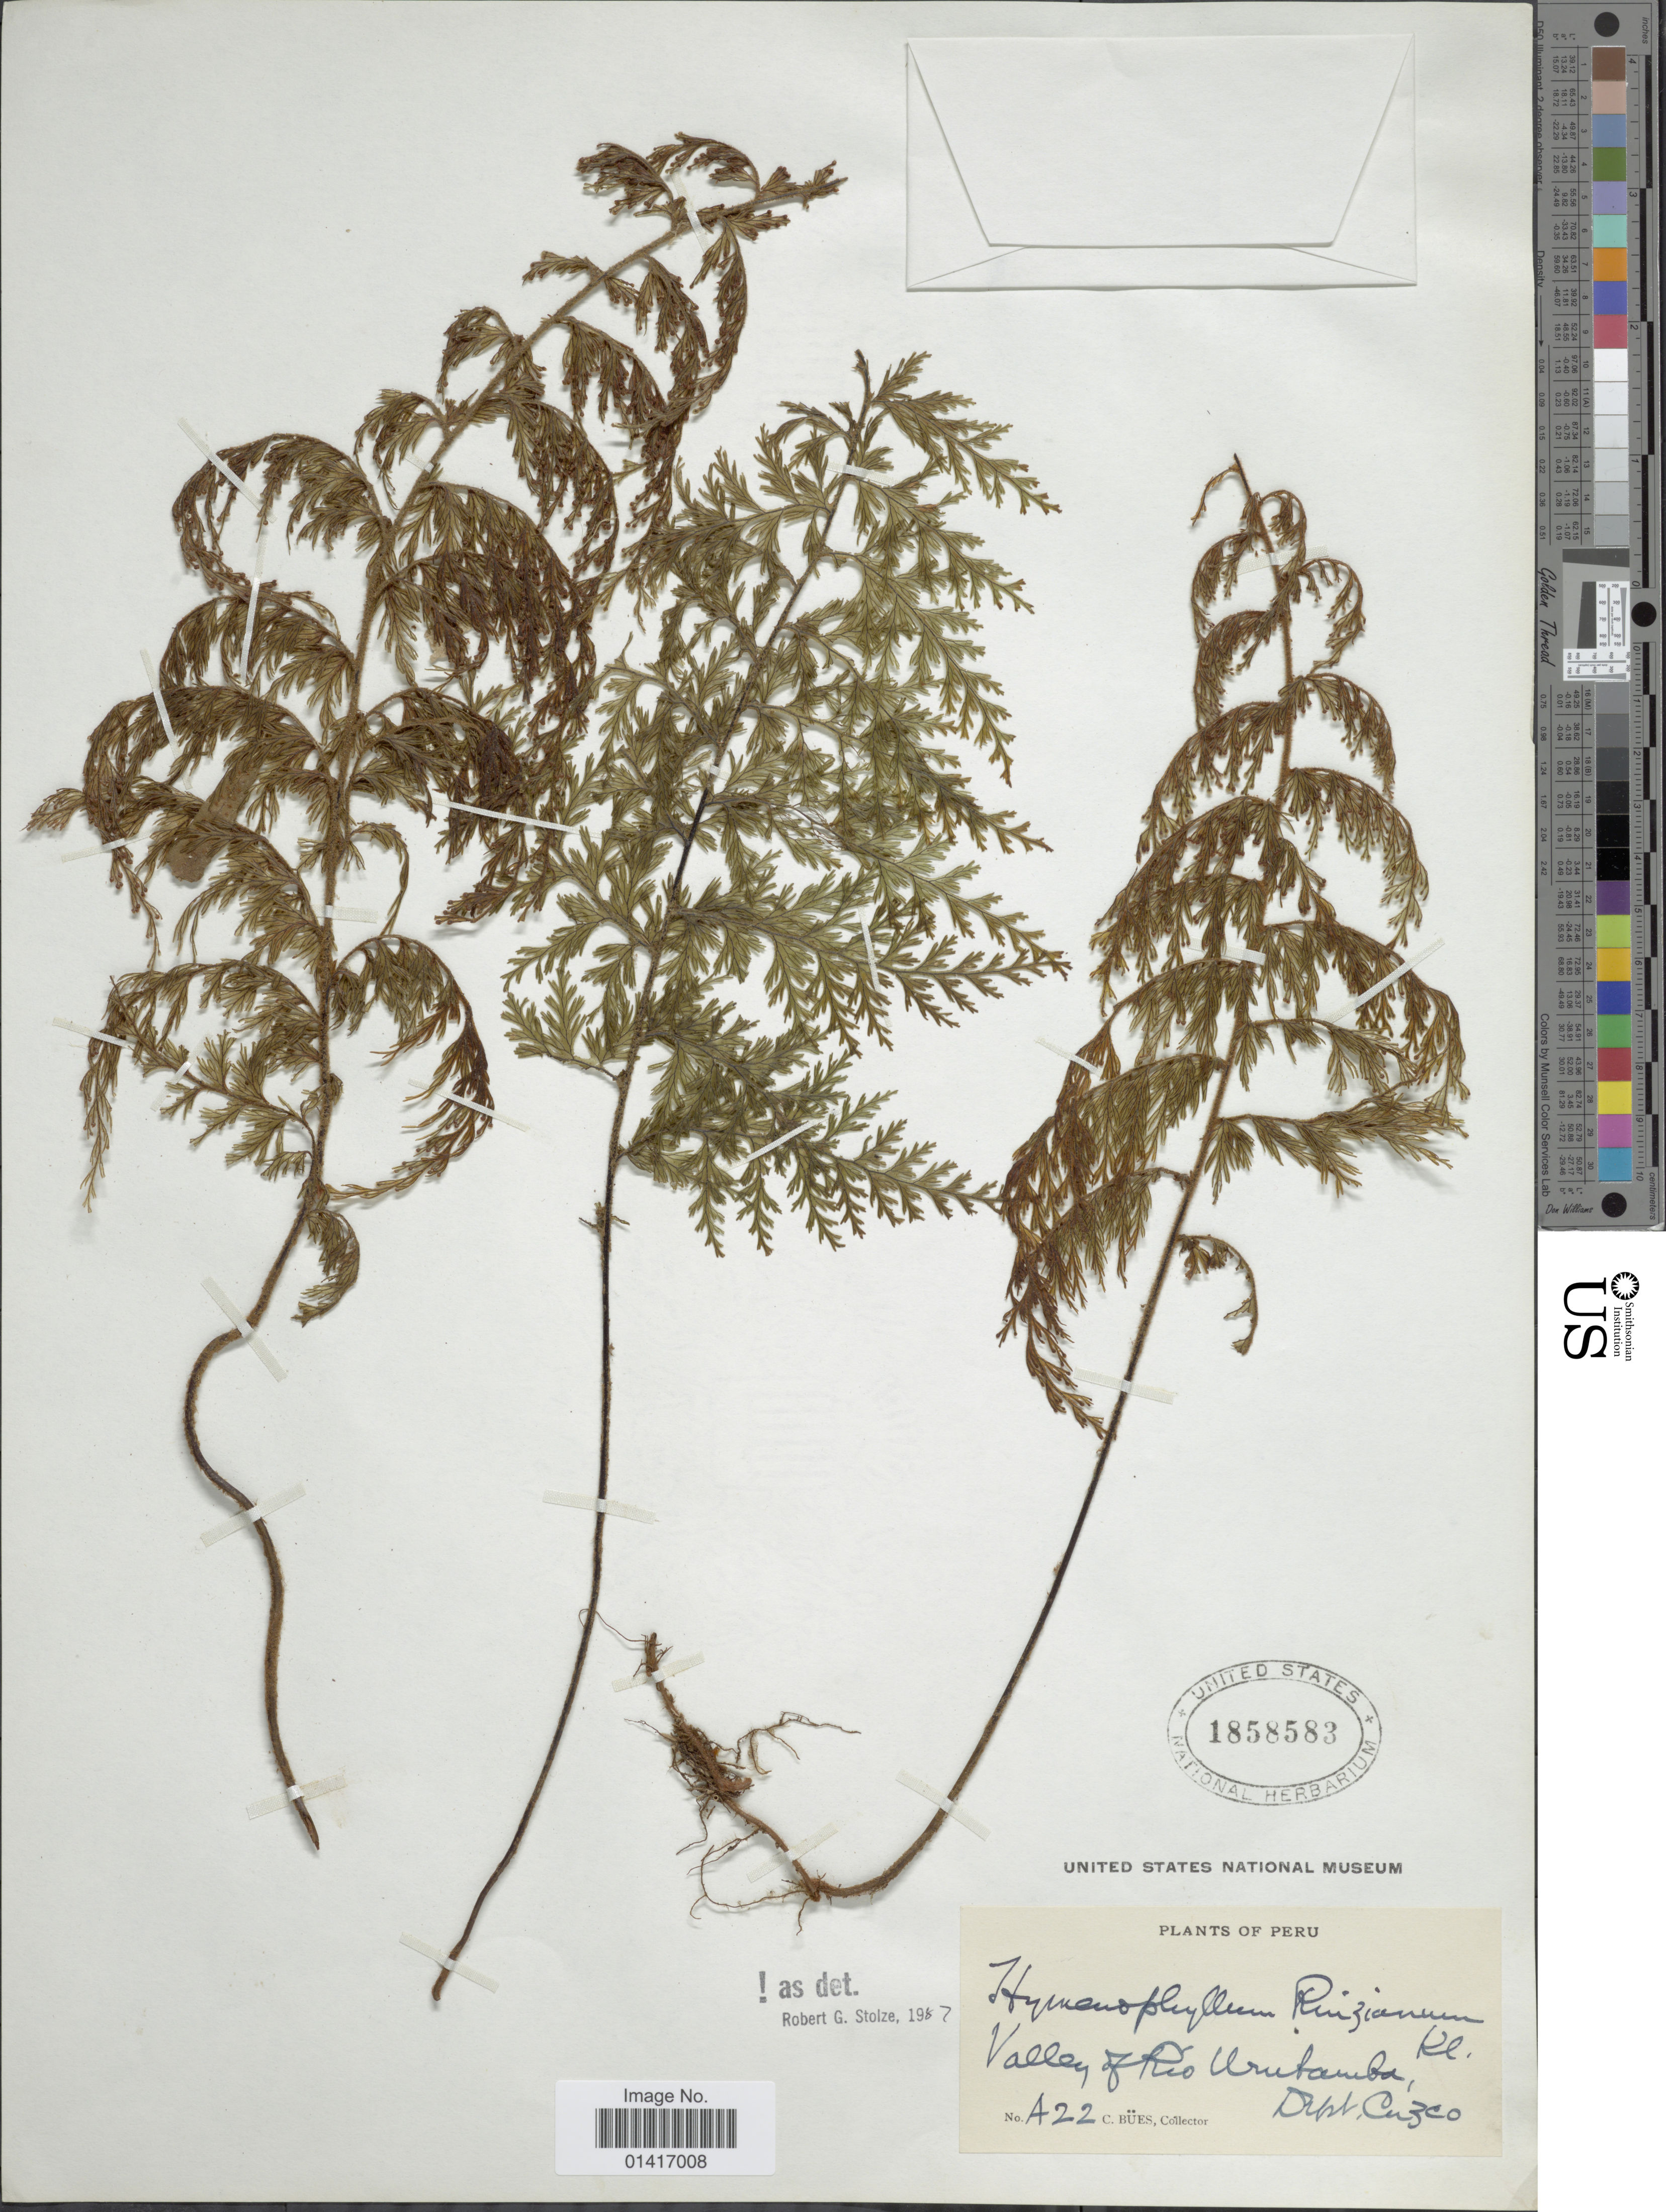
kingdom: Plantae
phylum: Tracheophyta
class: Polypodiopsida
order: Hymenophyllales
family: Hymenophyllaceae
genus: Hymenophyllum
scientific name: Hymenophyllum ruizianum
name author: (Klotzsch) Kunze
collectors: C. Bues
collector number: A22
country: Peru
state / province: Cusco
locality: Valley of Rio Urubamba. Dept. Cusco.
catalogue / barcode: US 1858583